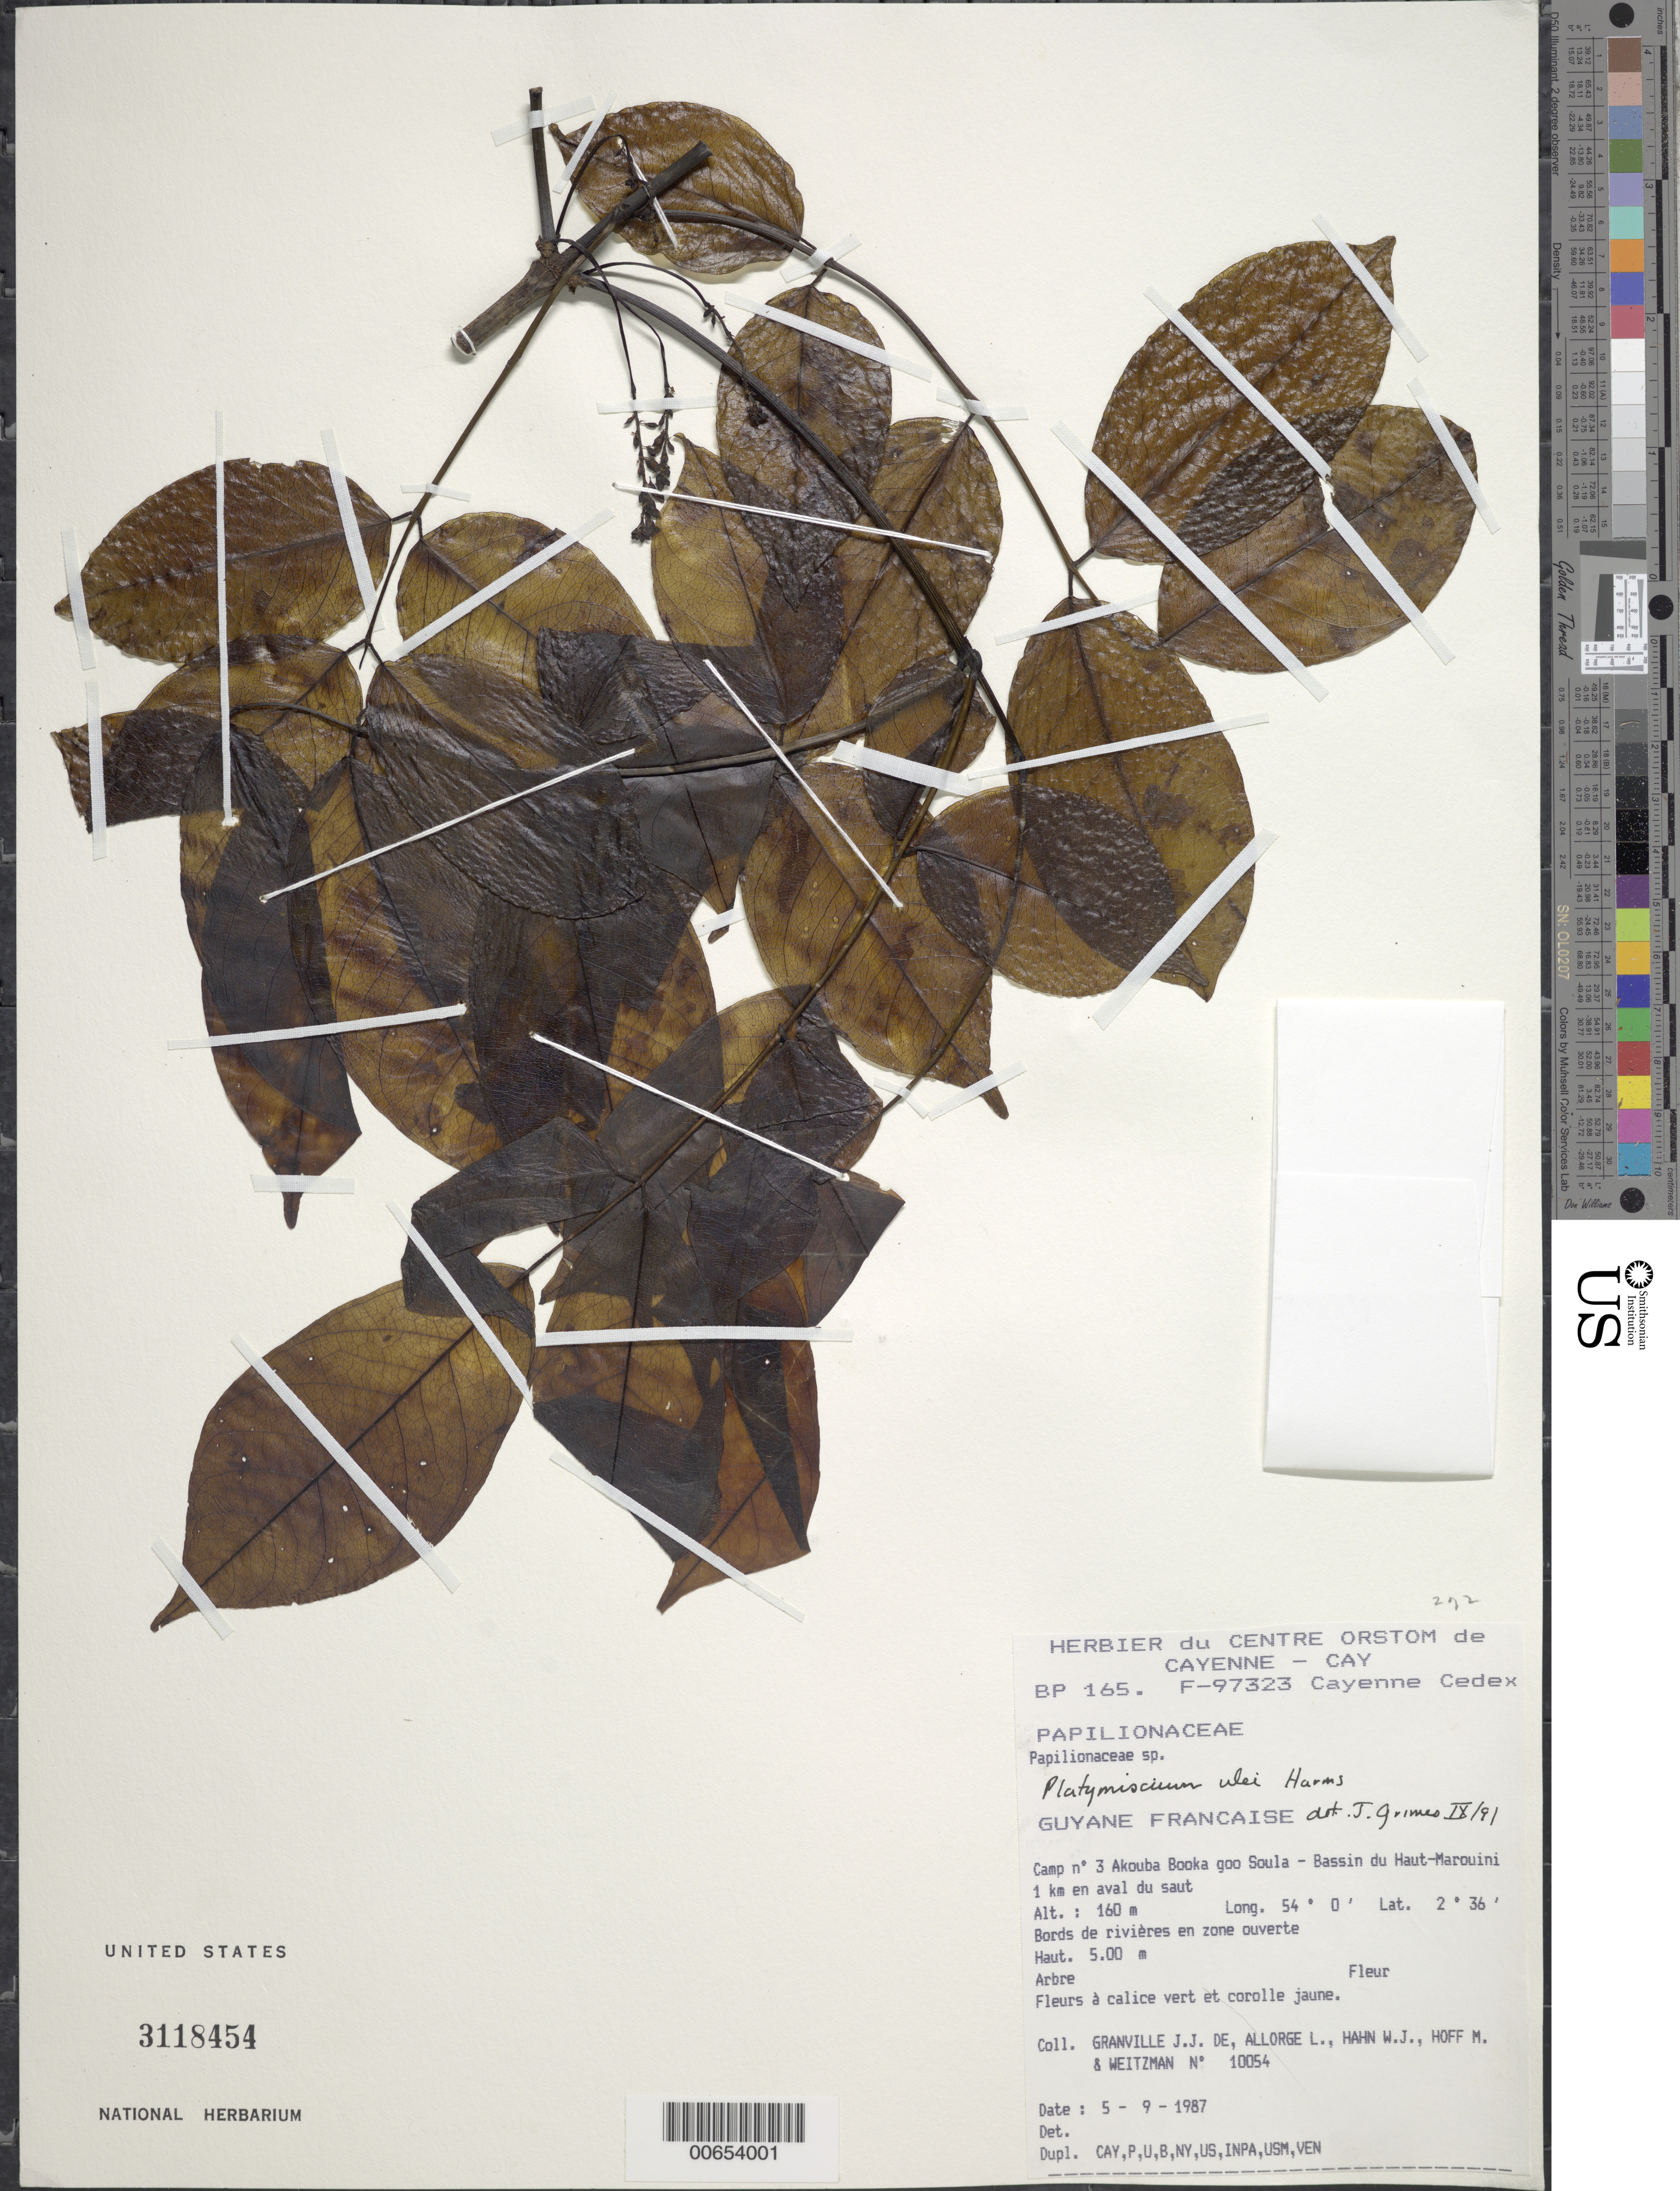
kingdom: Plantae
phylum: Tracheophyta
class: Magnoliopsida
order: Fabales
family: Fabaceae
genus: Platymiscium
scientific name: Platymiscium pinnatum var. ulei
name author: (Harms) Klitg.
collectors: J.-J. de Granville, L. Allorge, W. J. Hahn, M. Hoff & Weitzman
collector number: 10054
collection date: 1987-09-05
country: French Guiana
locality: Guyane Francaise. Camp nº 3 Akouba booka goo Soula - Bassin du Haut-Marouini 1 km en aval du saut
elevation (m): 160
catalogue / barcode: US 3118454